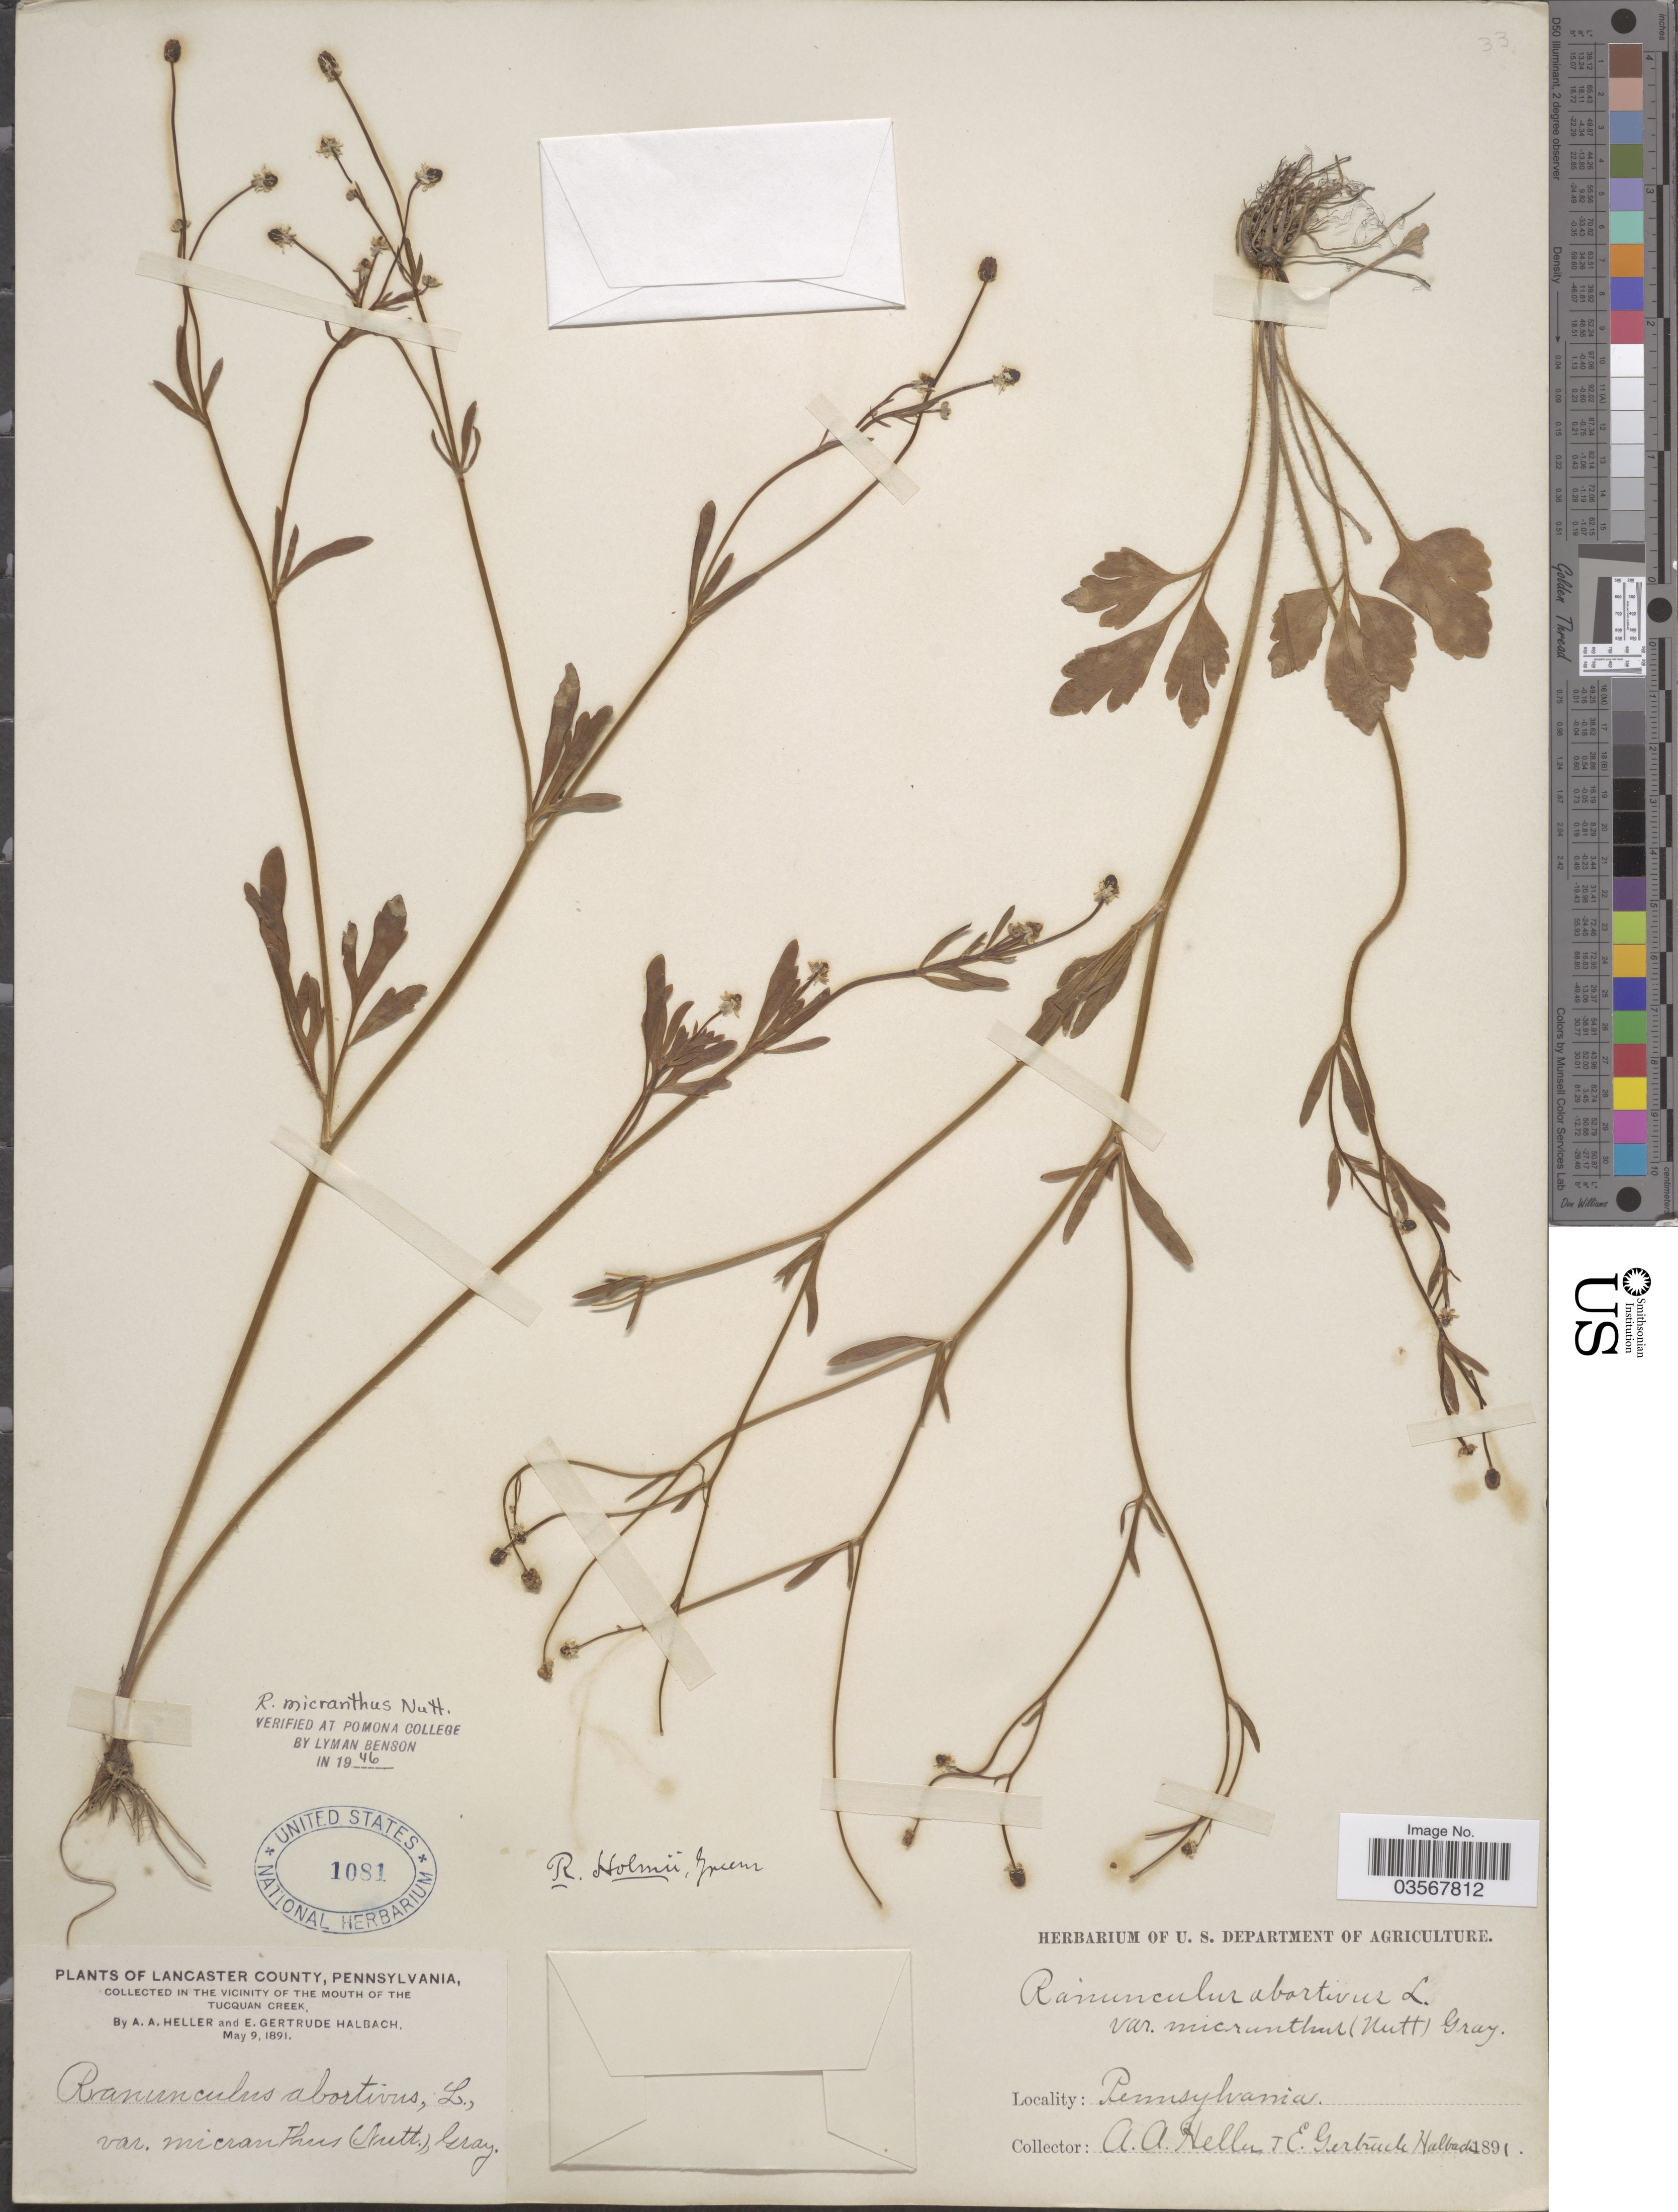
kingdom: Plantae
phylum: Tracheophyta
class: Magnoliopsida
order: Ranunculales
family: Ranunculaceae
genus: Ranunculus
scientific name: Ranunculus micranthus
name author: Nutt.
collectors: A. A. Heller & E. G. Halbach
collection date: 1891-05-09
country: United States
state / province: Pennsylvania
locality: Lancaster County. In the vicinity of the mouth of the Tucquan Creek.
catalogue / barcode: US 1081